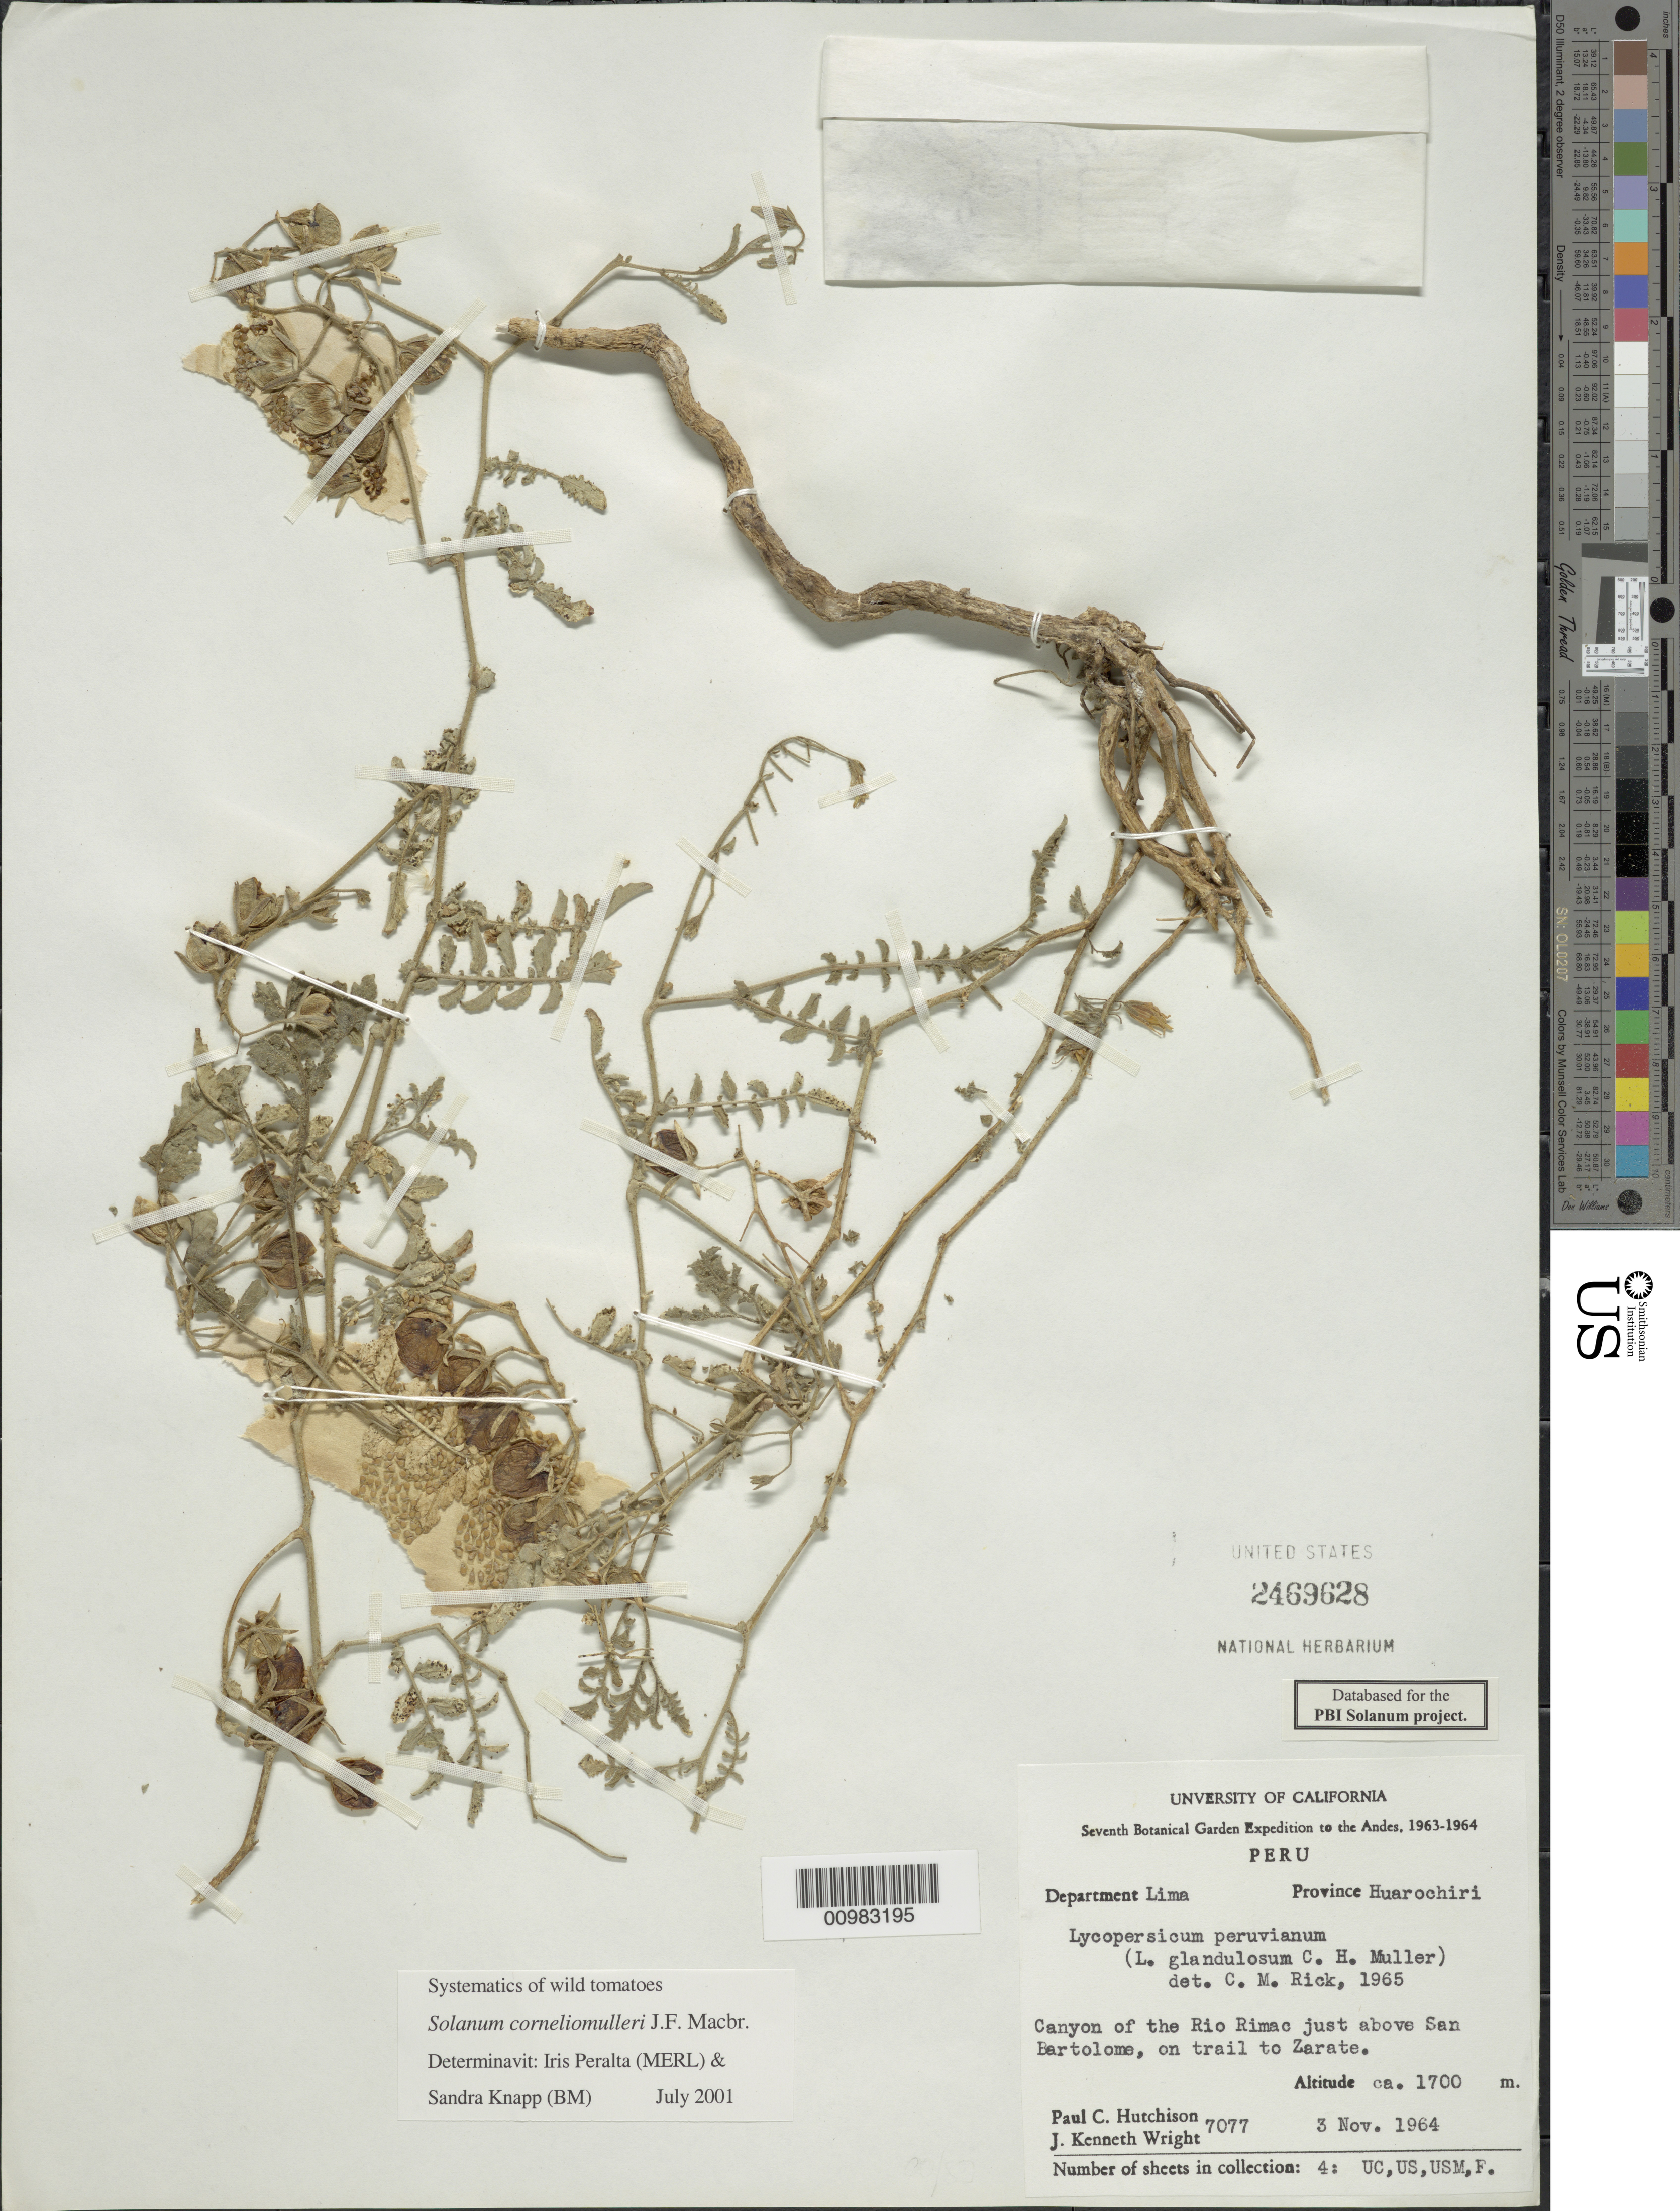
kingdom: Plantae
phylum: Tracheophyta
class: Magnoliopsida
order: Solanales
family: Solanaceae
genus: Solanum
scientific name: Solanum corneliomulleri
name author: J.F. Macbr.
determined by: Peralta, Iris E.; Knapp, S. D.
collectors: P. C. Hutchison & J. K. Wright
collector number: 7077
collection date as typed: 3 Nov 1964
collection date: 1964-11-03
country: Peru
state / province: Lima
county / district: Huarochirí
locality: canyon of the Río Rimac just above San Bartolome, on trail to Zarate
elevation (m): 1700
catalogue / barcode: US 2469628